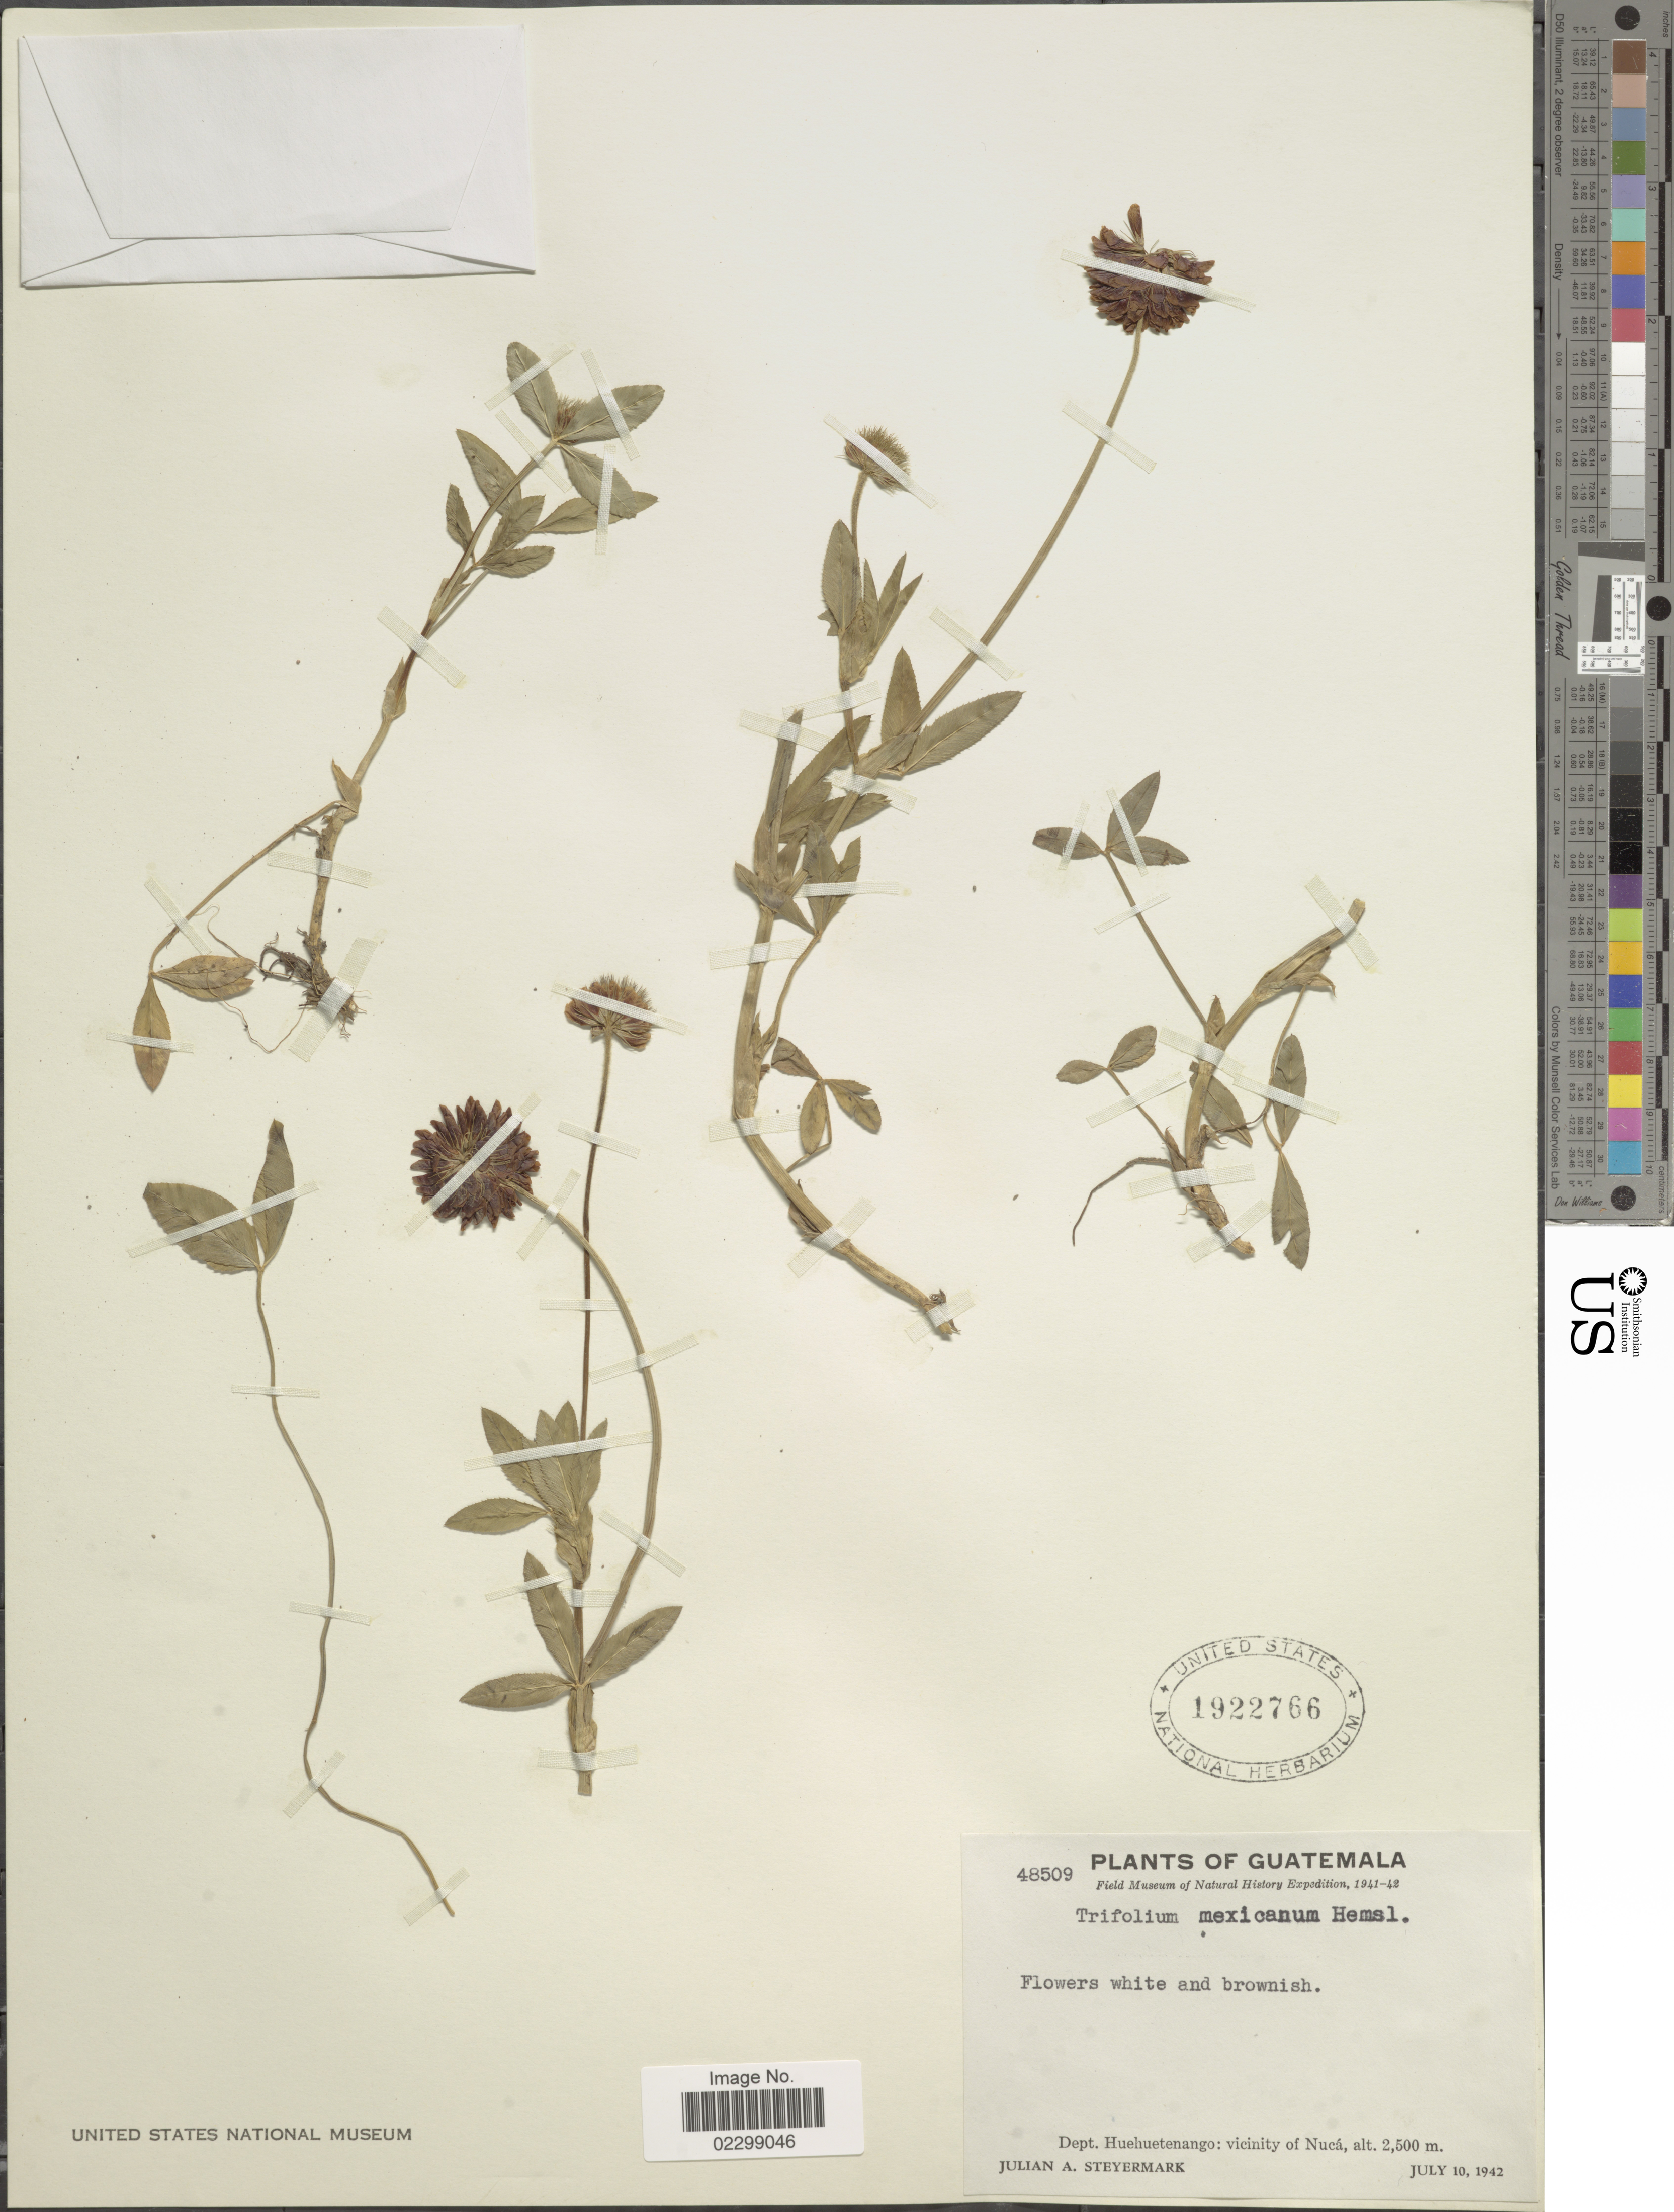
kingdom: Plantae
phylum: Tracheophyta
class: Magnoliopsida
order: Fabales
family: Fabaceae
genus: Trifolium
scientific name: Trifolium mexicanum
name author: Hemsl.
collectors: J. Steyermark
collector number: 48509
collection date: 1942-07-10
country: Guatemala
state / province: Huehuetenango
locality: Vicinity of Nucá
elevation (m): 2500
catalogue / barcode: US 1922766